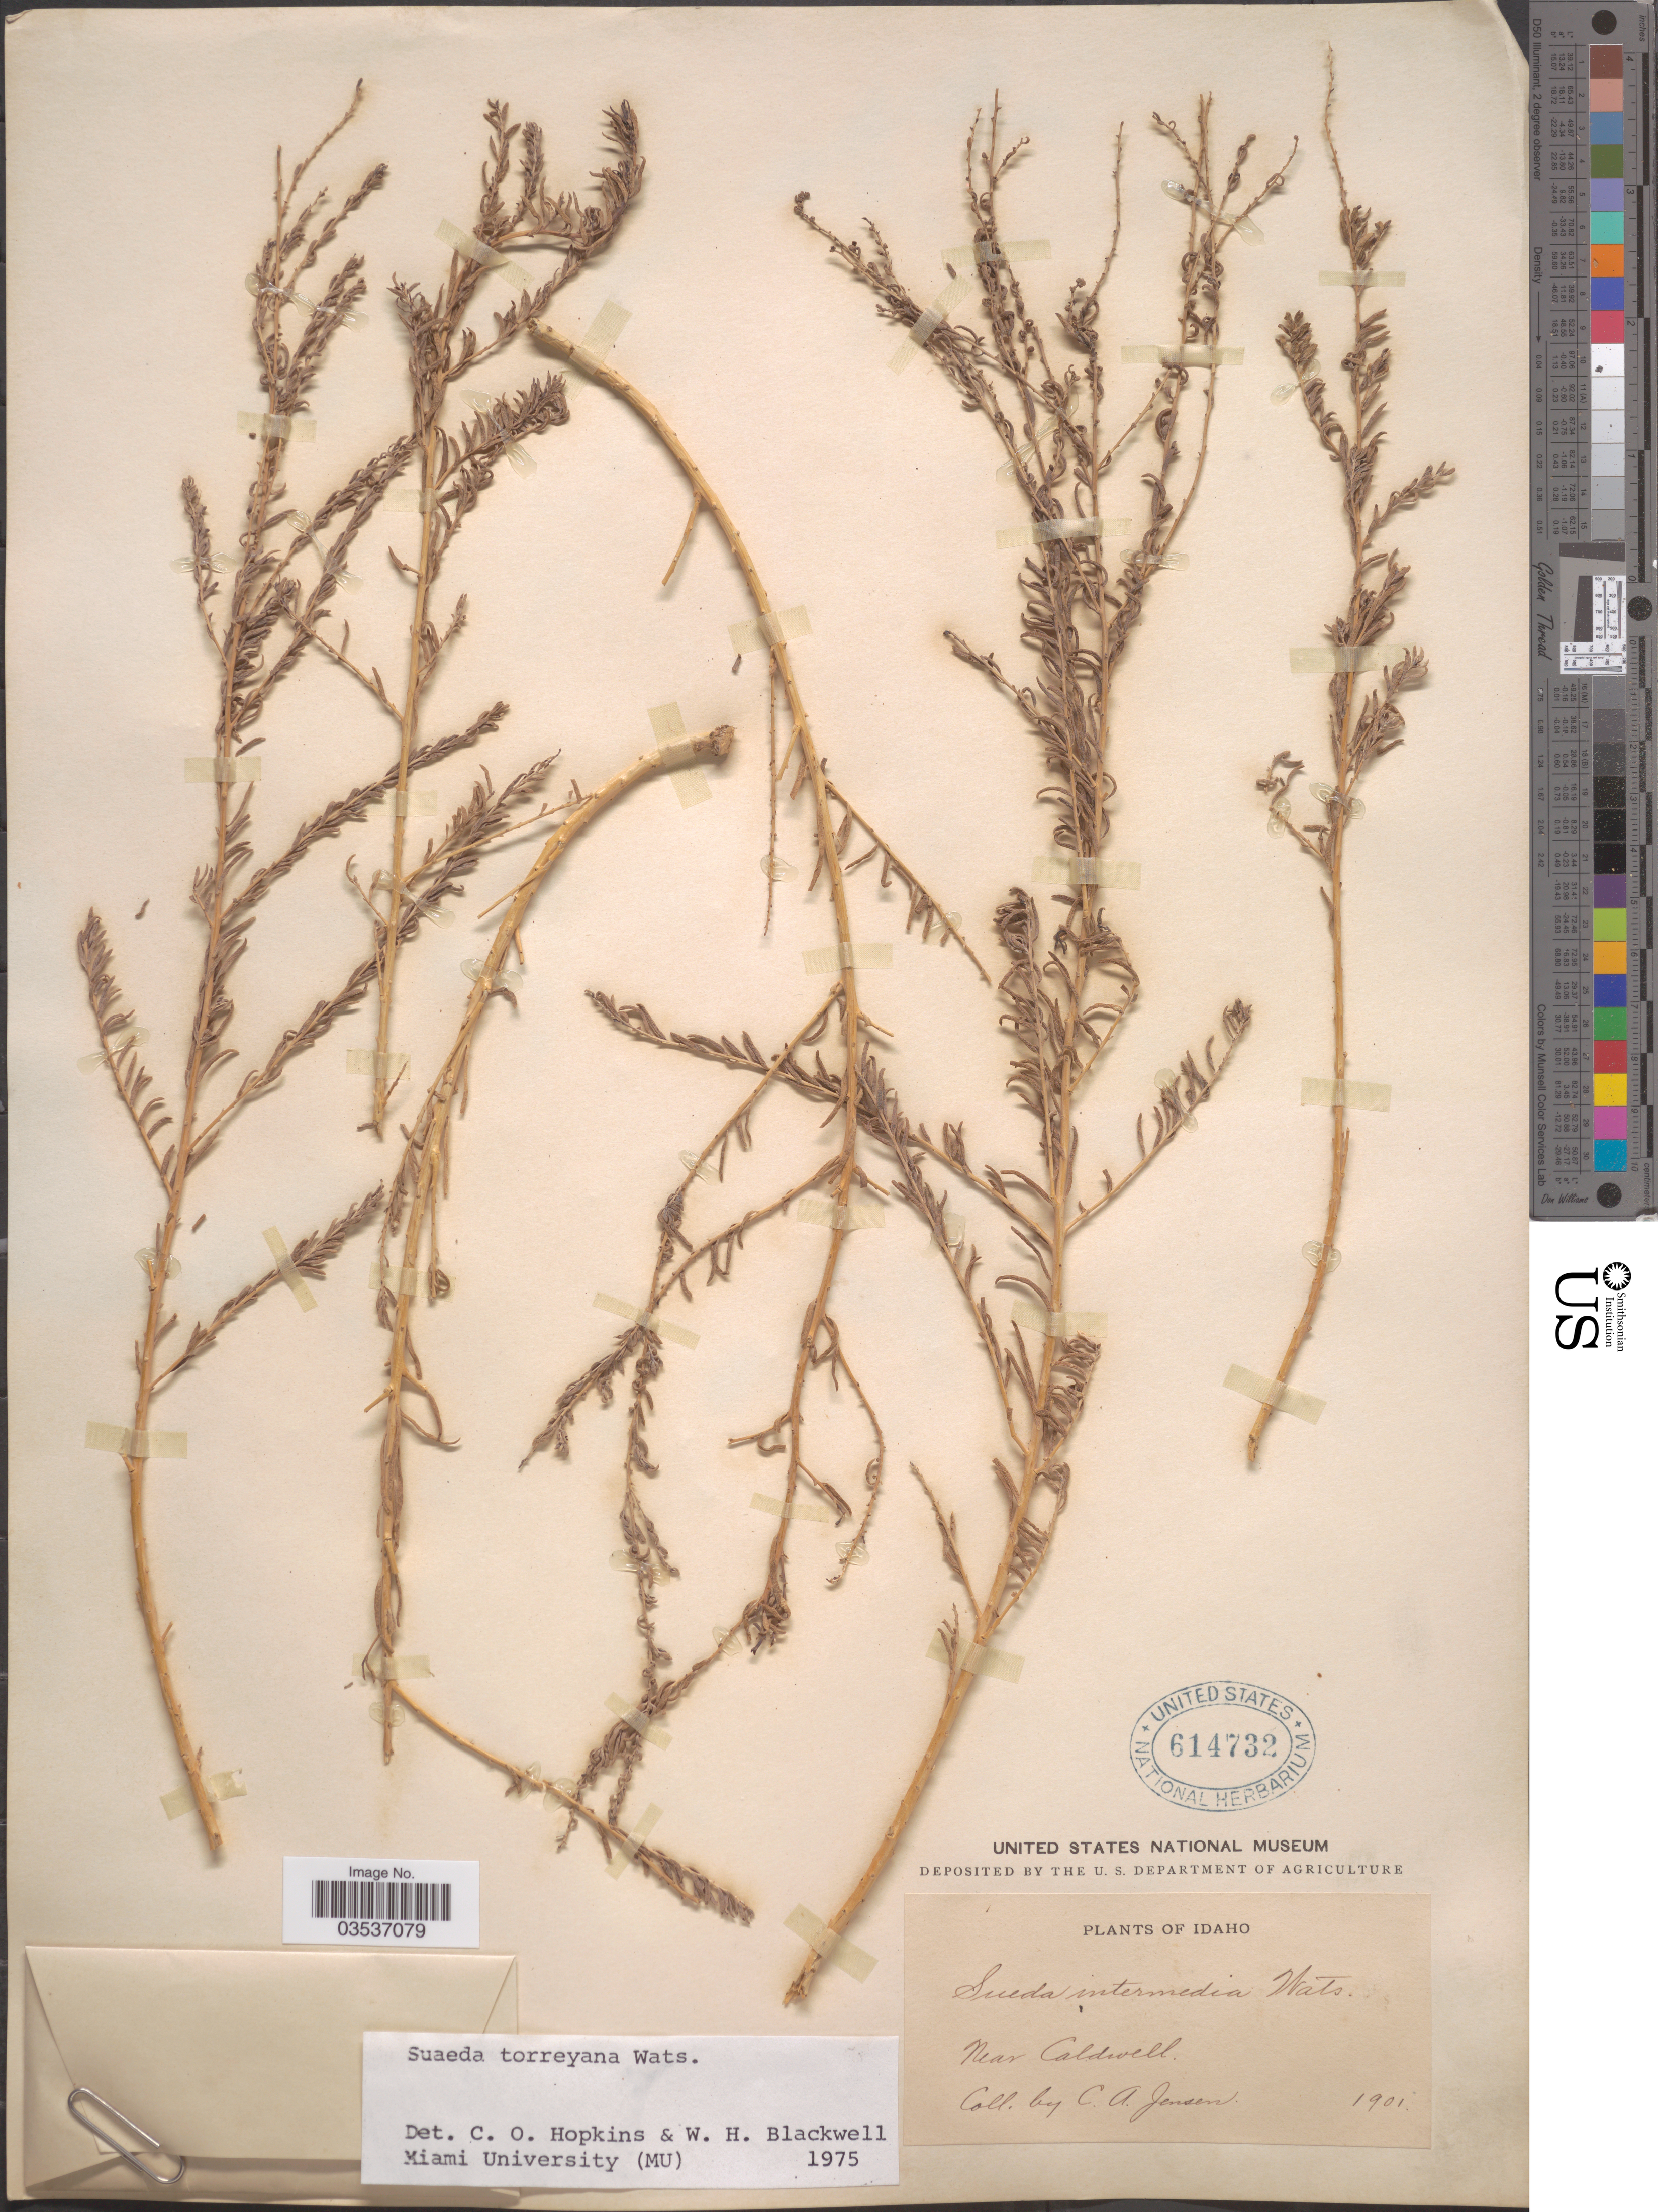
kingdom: Plantae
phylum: Tracheophyta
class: Magnoliopsida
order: Caryophyllales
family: Amaranthaceae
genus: Suaeda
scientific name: Suaeda torreyana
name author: S. Watson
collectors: C. Jensen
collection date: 1901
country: United States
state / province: Idaho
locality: Near Caldwell.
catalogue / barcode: US 614732